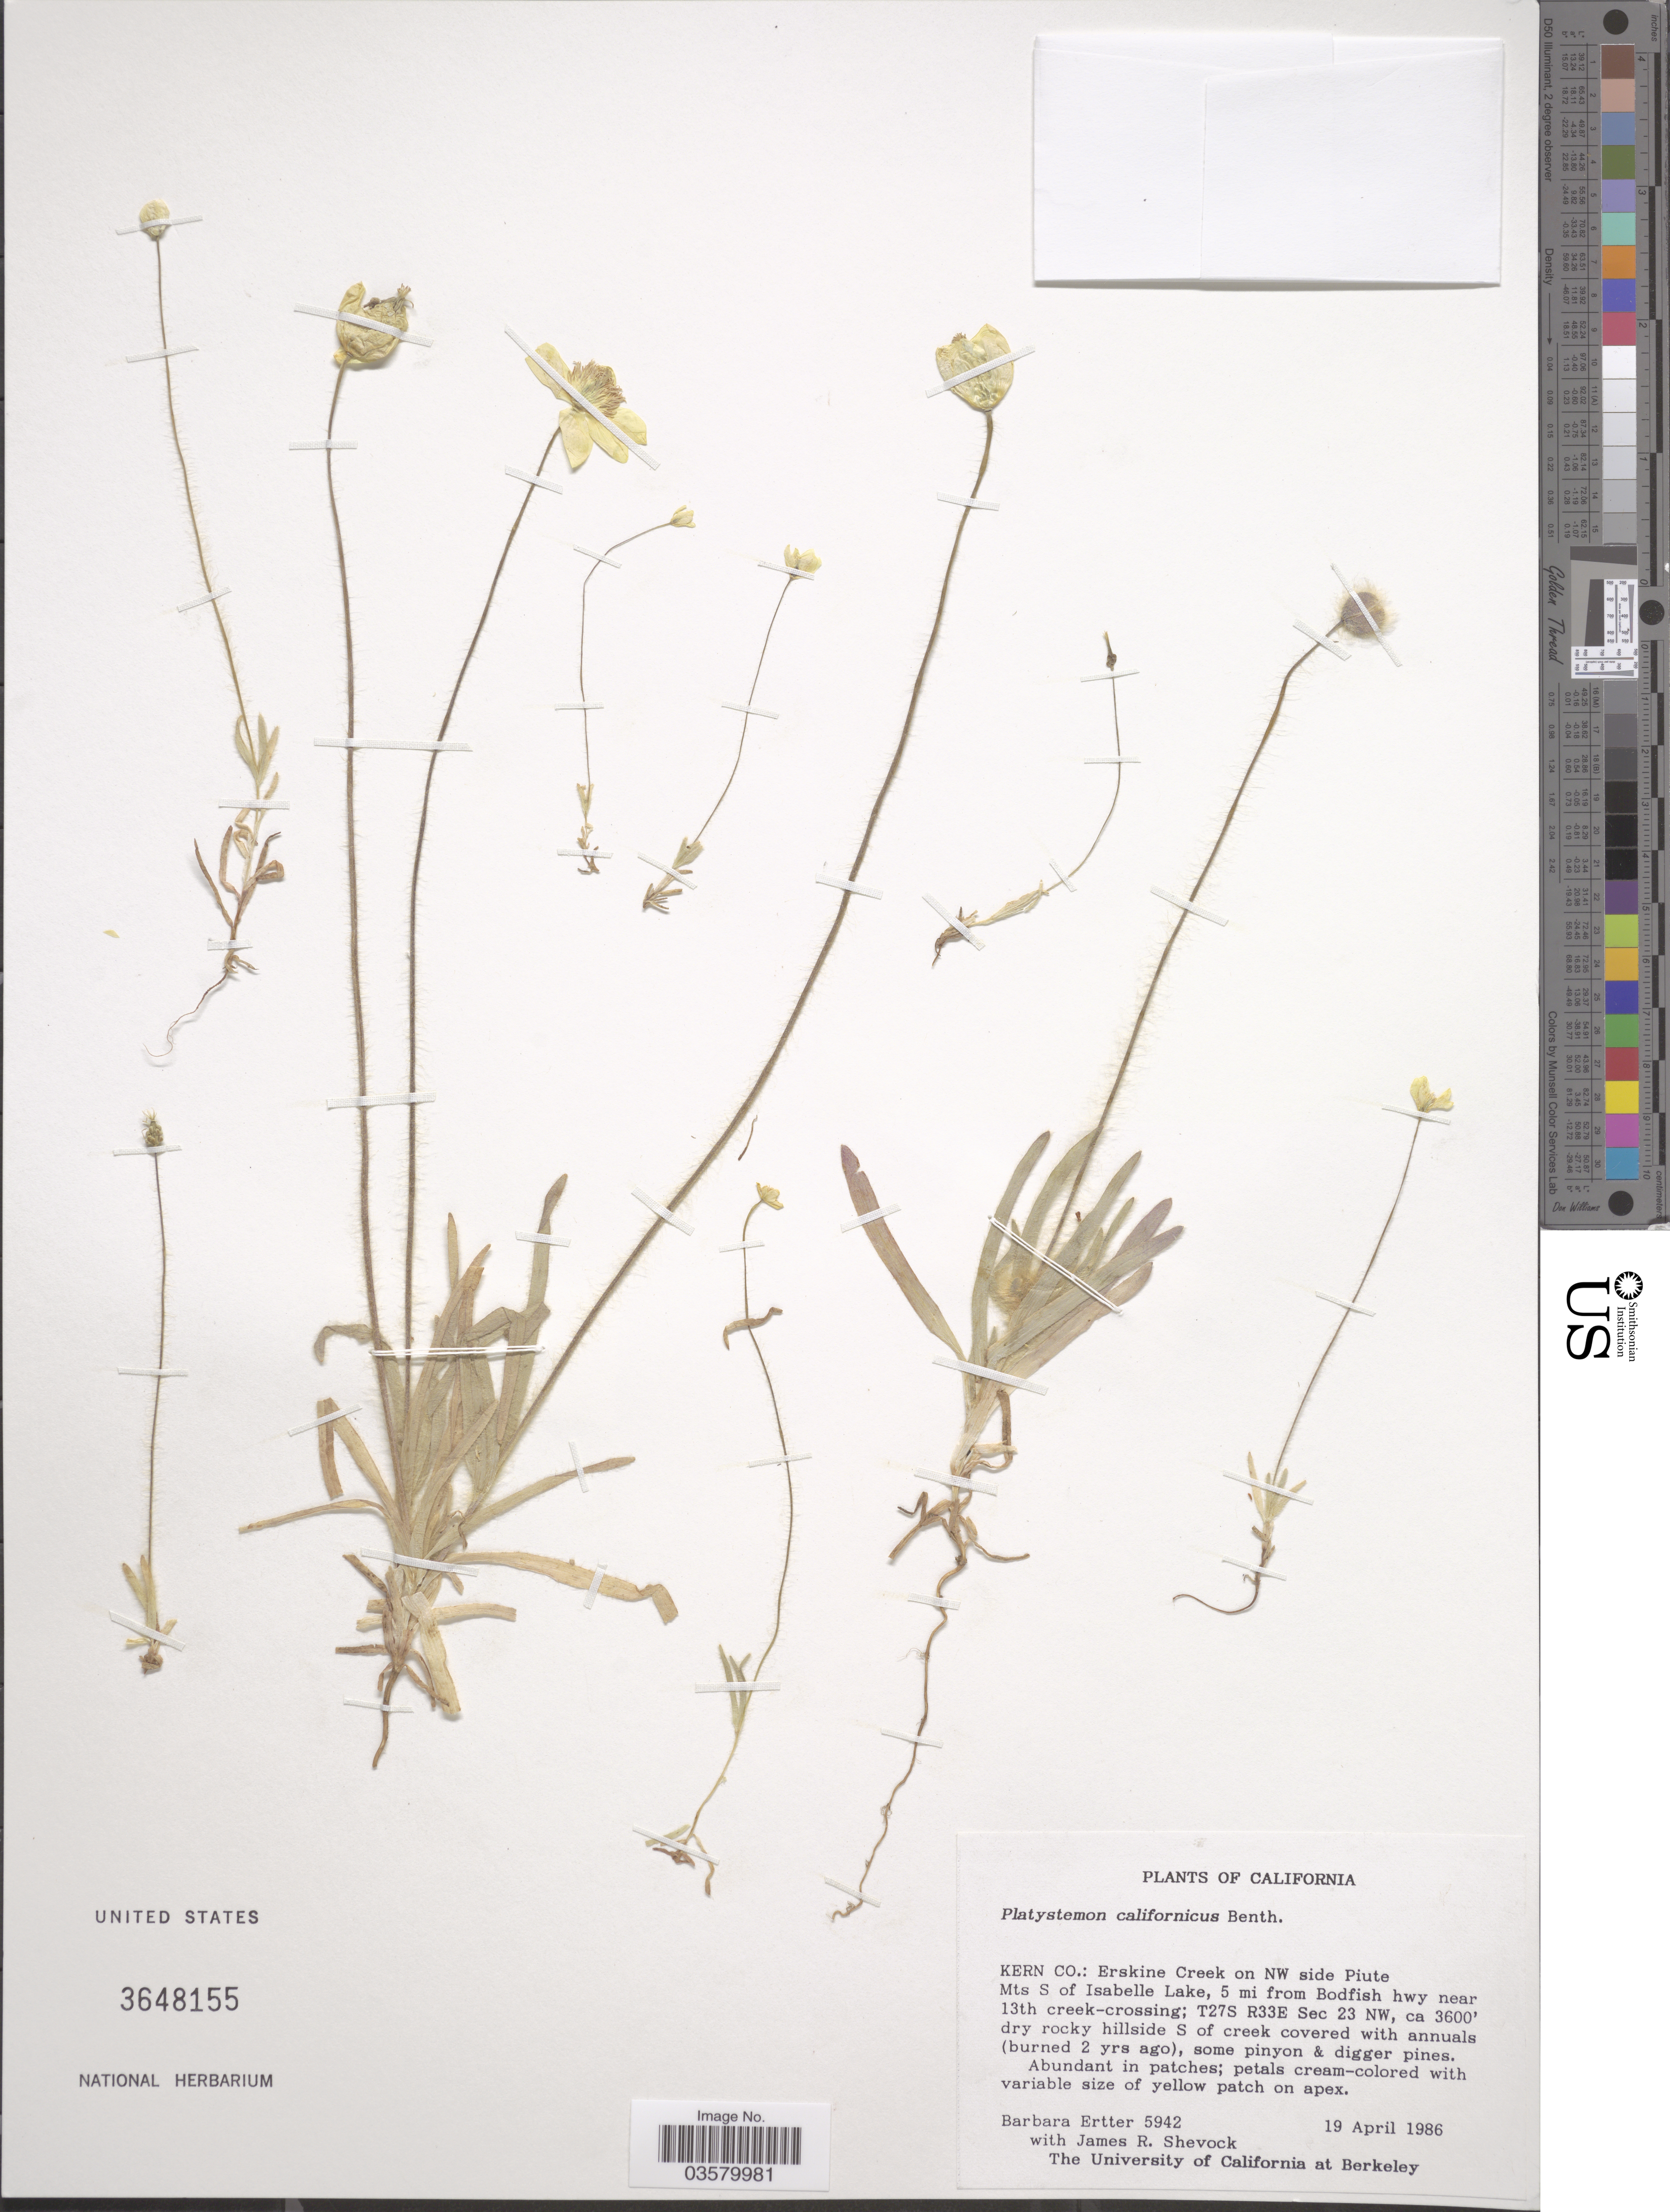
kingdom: Plantae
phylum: Tracheophyta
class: Magnoliopsida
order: Ranunculales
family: Papaveraceae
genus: Platystemon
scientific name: Platystemon californicus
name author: Benth.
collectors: B. Ertter & J. R. Shevock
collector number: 5942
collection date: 1986-04-19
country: United States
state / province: California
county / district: Kern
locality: Kern Co.: Erskine Creek on NW side Piute Mts S of Isabelle Lake, 5 mi from Bodfish hwy near 13th creek-crossing; T27S R33E Sec 23 NW.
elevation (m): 1097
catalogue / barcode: US 3648155